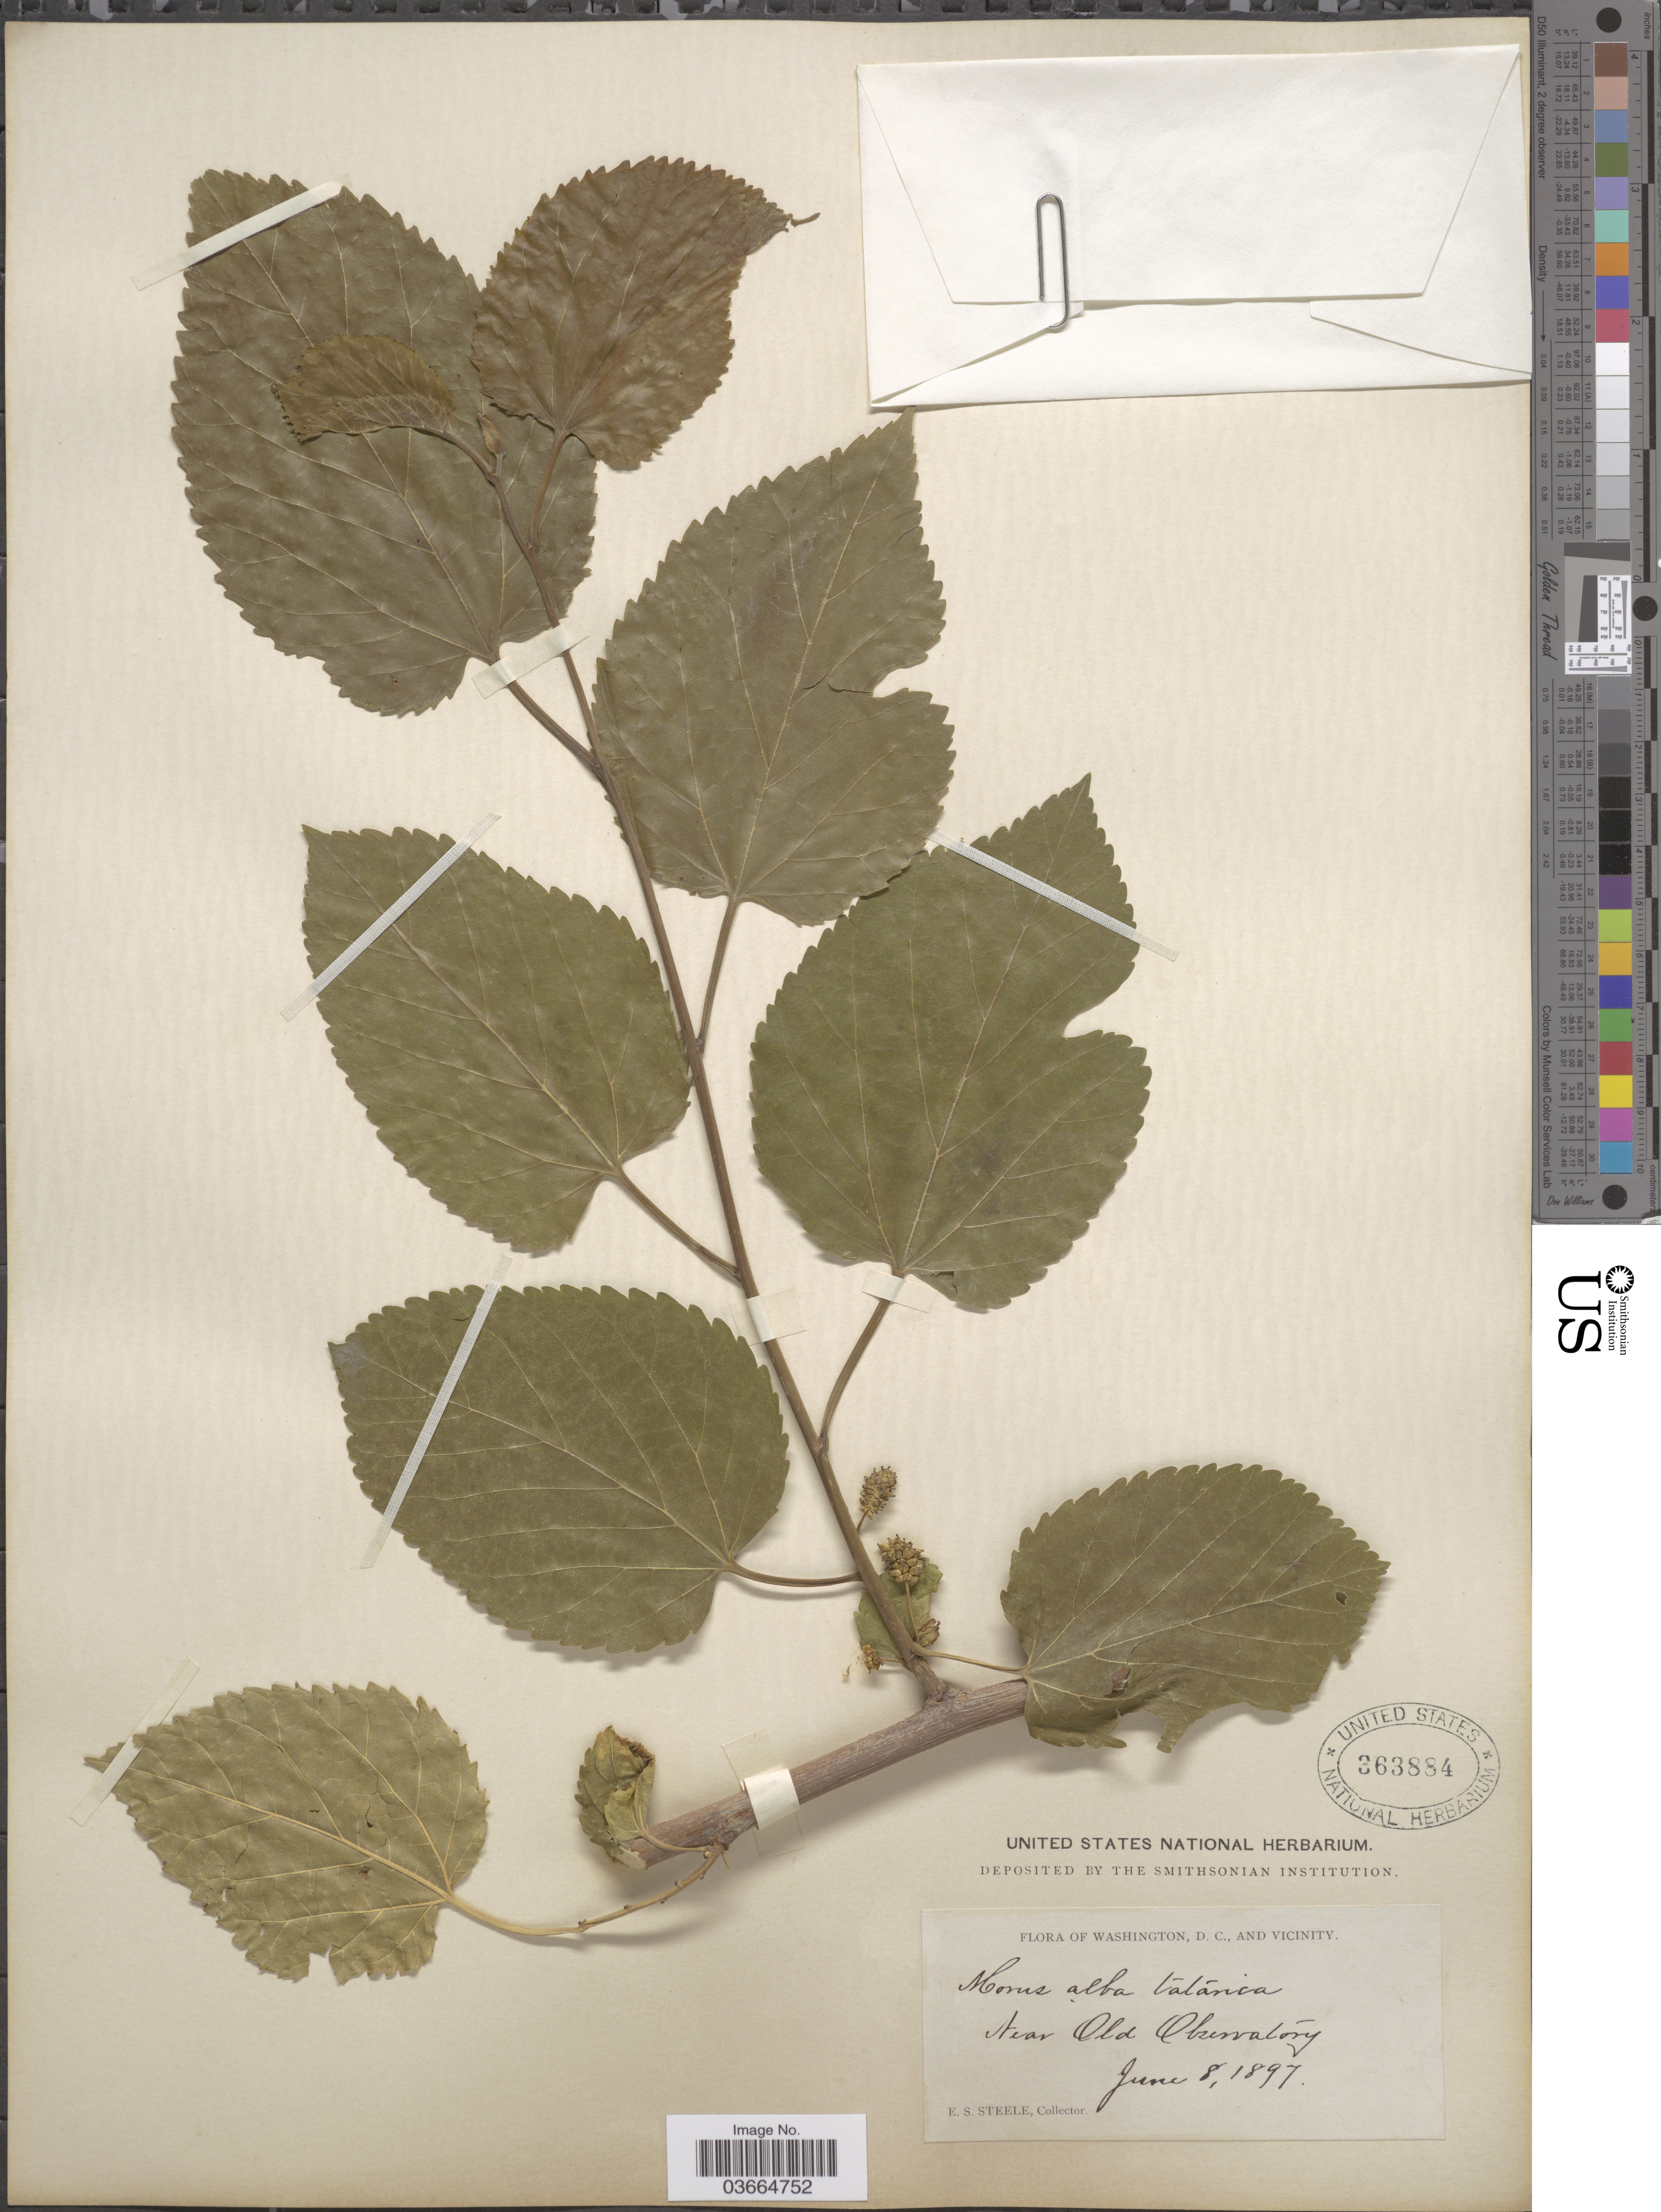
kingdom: Plantae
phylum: Tracheophyta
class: Magnoliopsida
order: Rosales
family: Moraceae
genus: Morus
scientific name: Morus alba var. tatarica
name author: (L.) Loudon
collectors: E. Steele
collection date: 1897-06-08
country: United States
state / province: District of Columbia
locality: Washington, D.C., and Vicinity. Near Old Observatory.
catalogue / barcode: US 363884